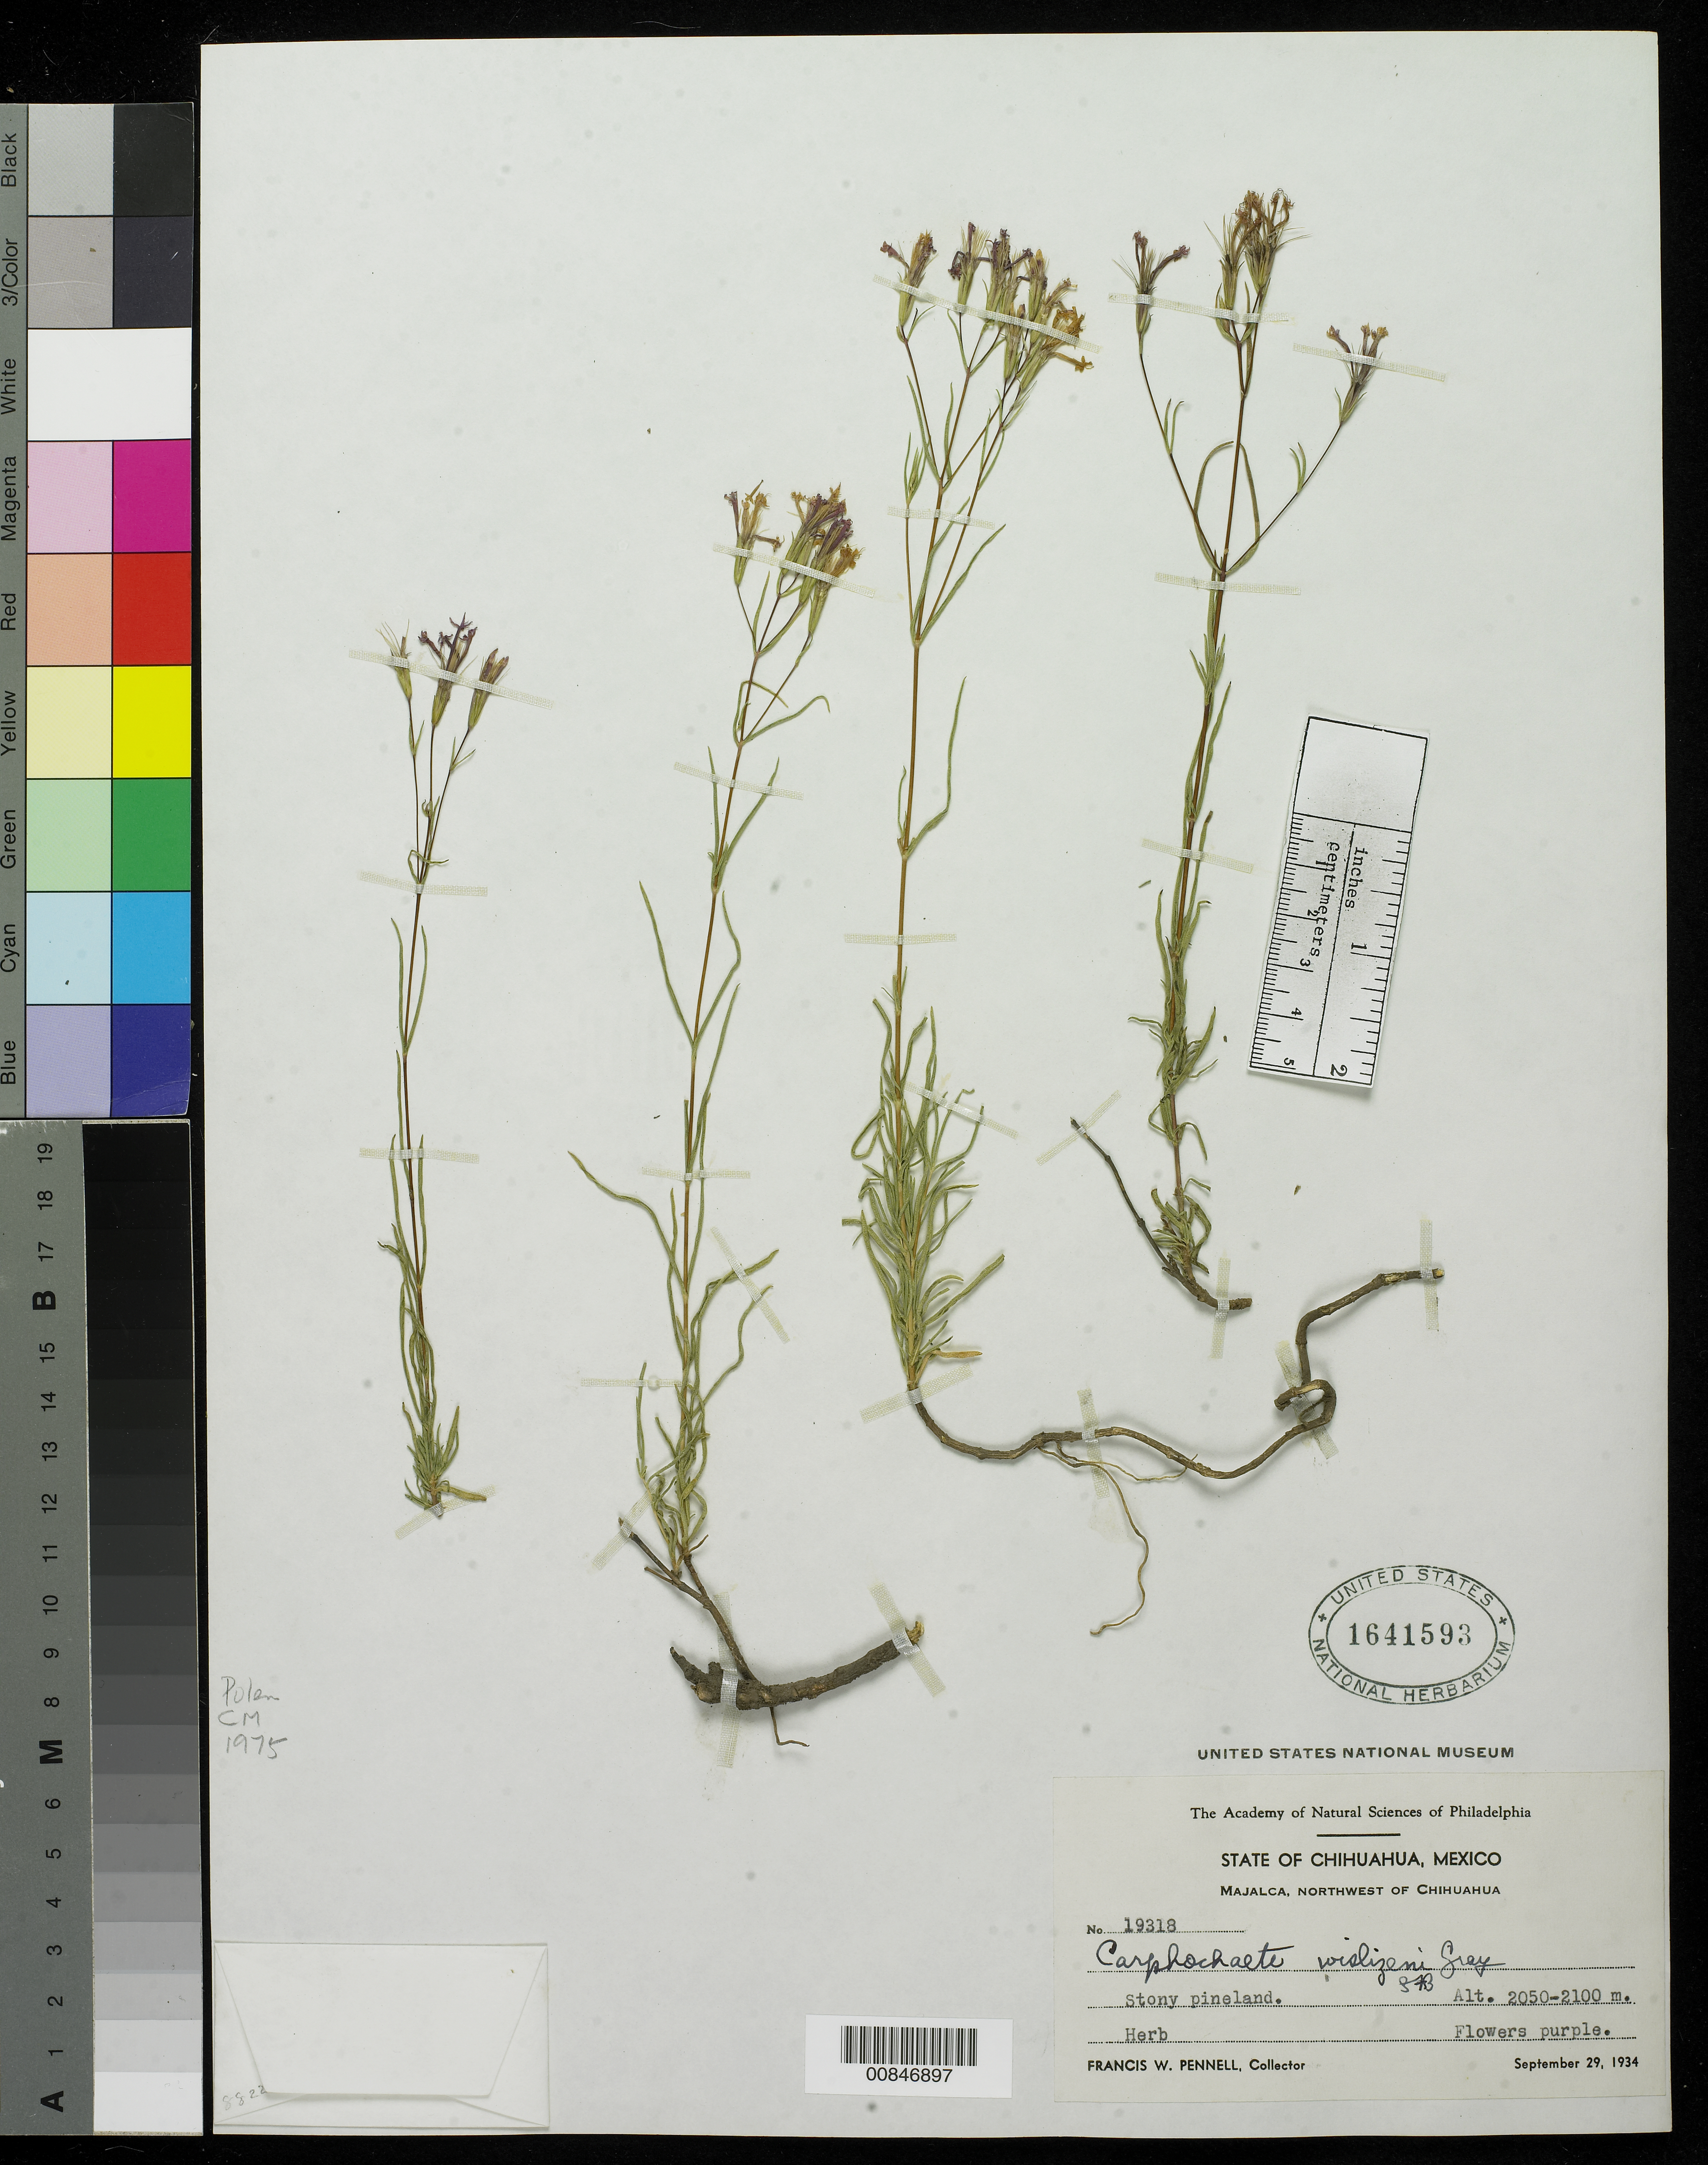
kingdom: Plantae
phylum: Tracheophyta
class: Magnoliopsida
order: Asterales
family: Asteraceae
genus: Carphochaete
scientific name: Carphochaete wislizenii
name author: A. Gray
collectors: F. W. Pennell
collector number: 19318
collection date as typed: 29 Sep 1934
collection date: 1934-09-29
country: Mexico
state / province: Chihuahua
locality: Majalca, northwest of Chihuahua.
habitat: Stony pineland.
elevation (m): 2100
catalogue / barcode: US 1641593